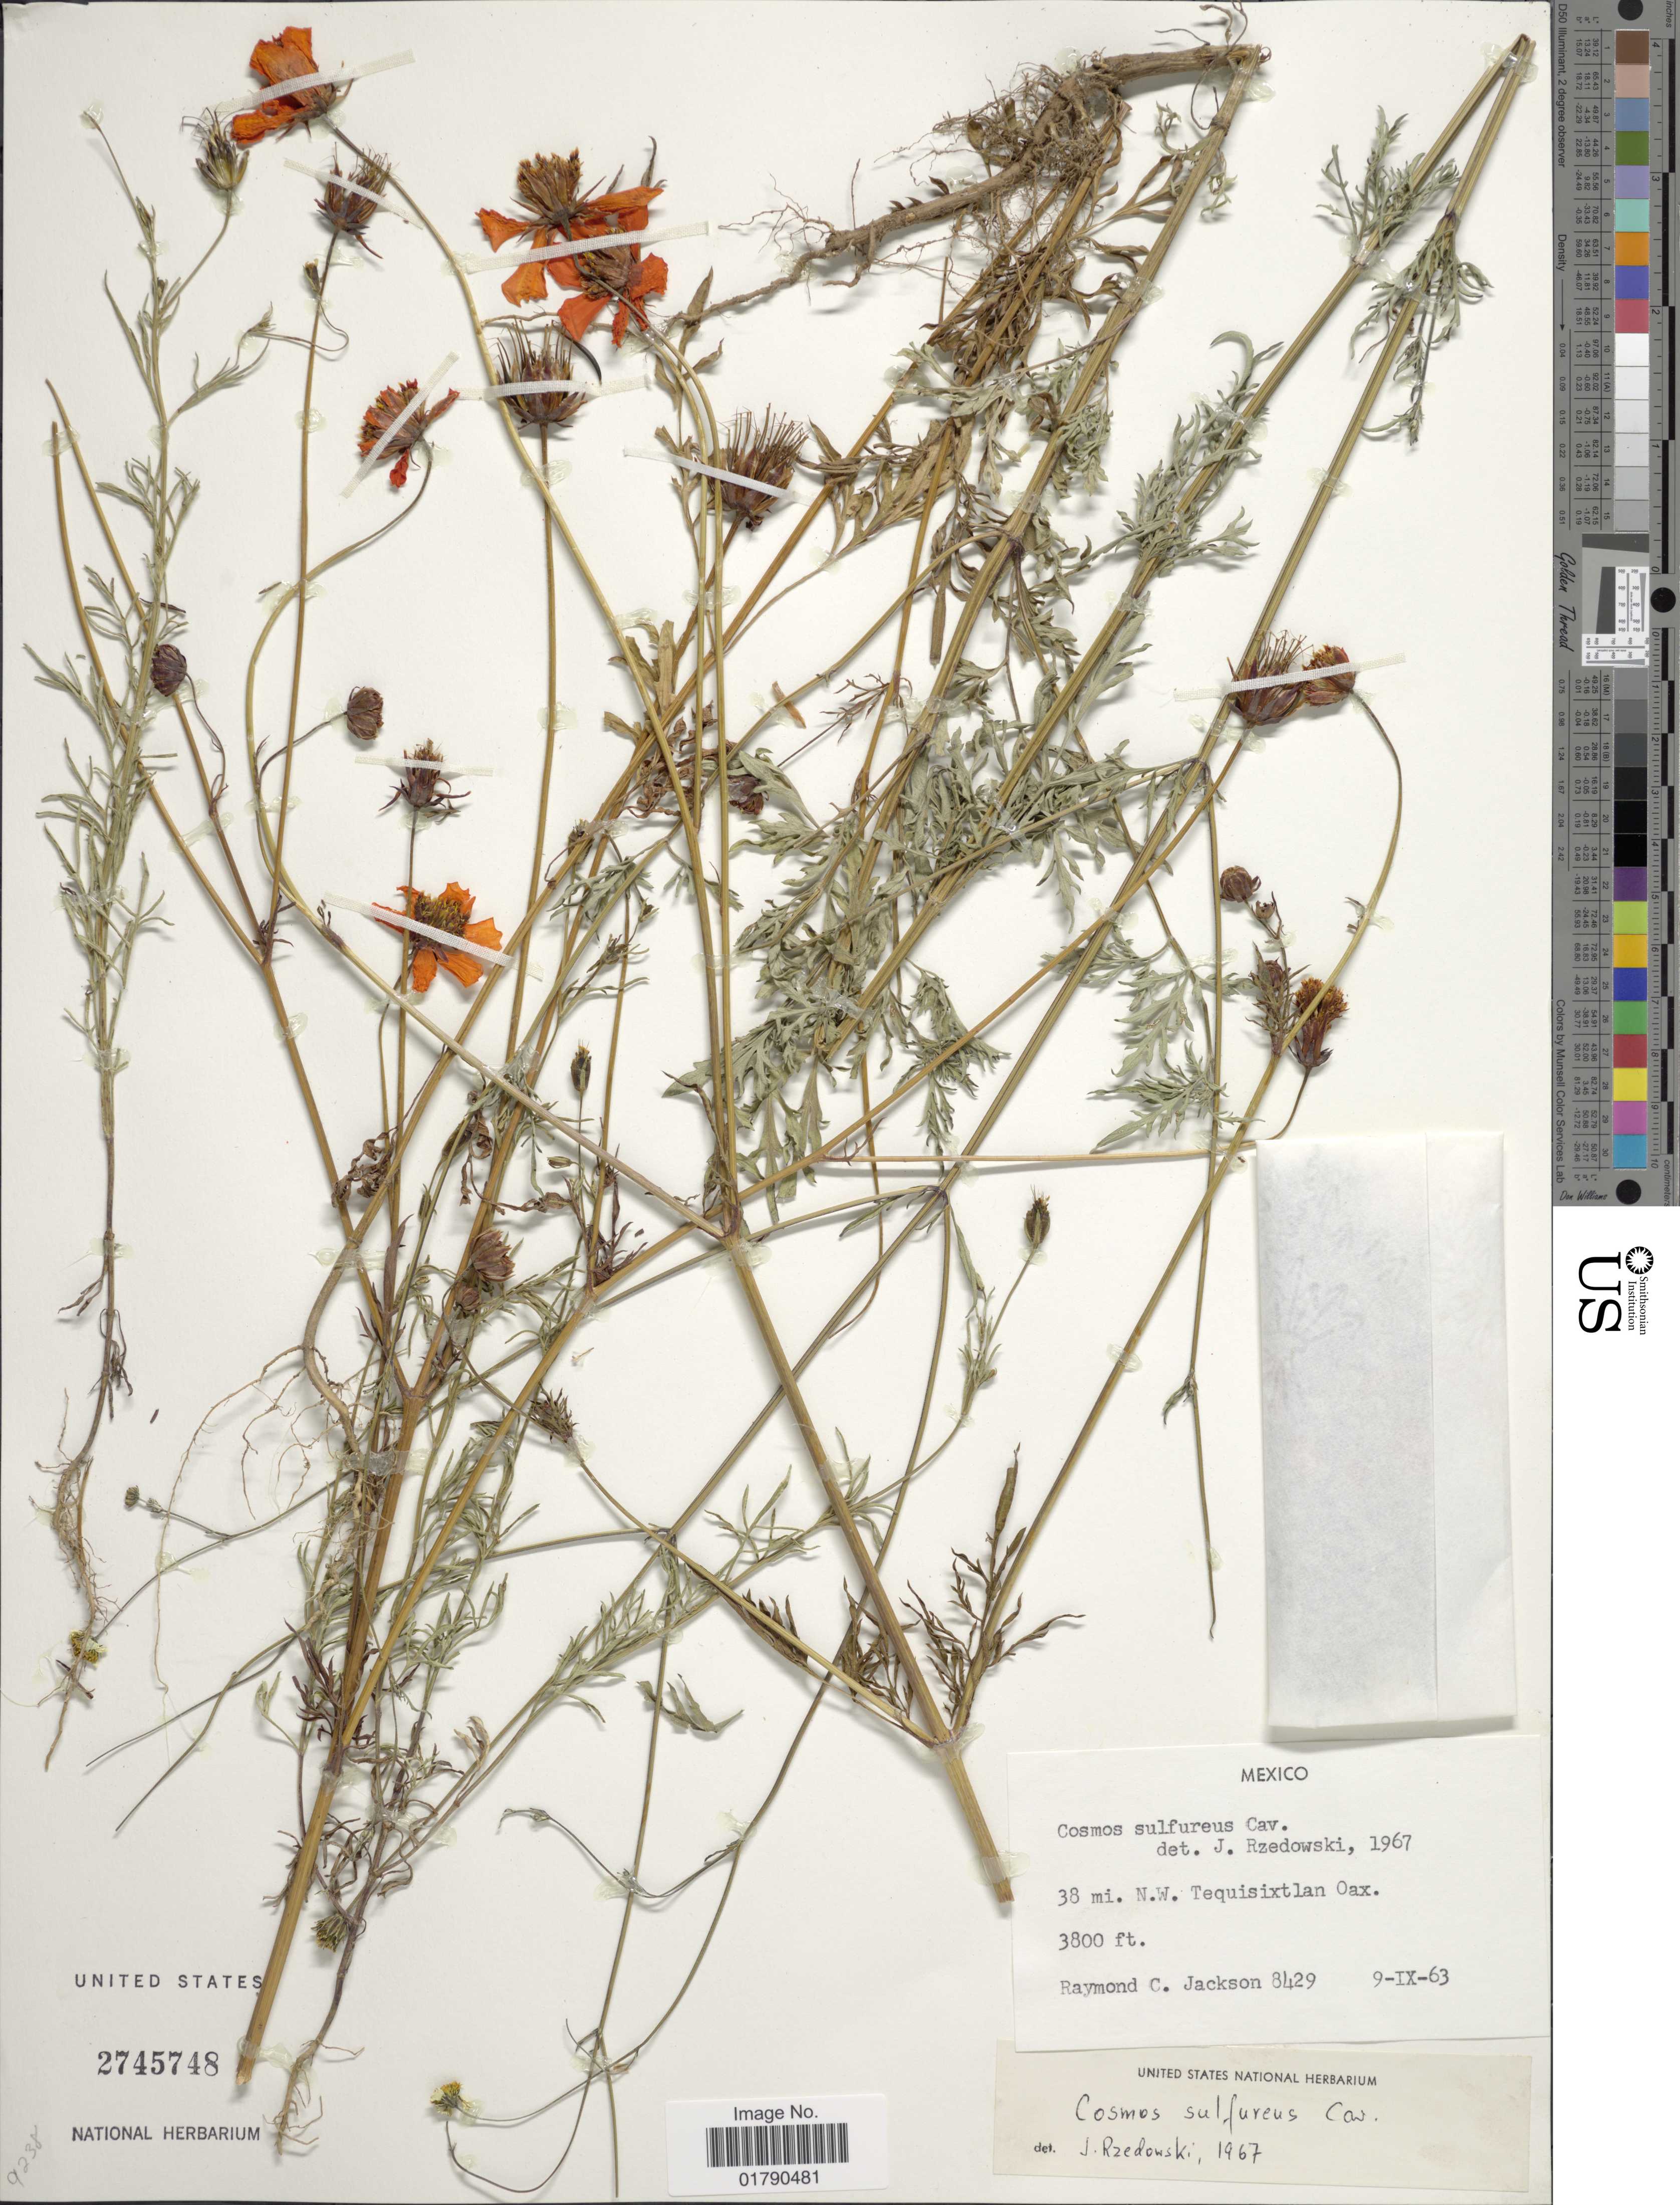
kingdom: Plantae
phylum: Tracheophyta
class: Magnoliopsida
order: Asterales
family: Asteraceae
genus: Cosmos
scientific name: Cosmos sulphureus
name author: Cav.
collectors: R. C. Jackson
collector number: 8429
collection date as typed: Transcribed d/m/y: 9/9/63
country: Mexico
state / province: Oaxaca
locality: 38 mi. N. W. Tequisixtlan Oax.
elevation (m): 1158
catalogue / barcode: US 2745748